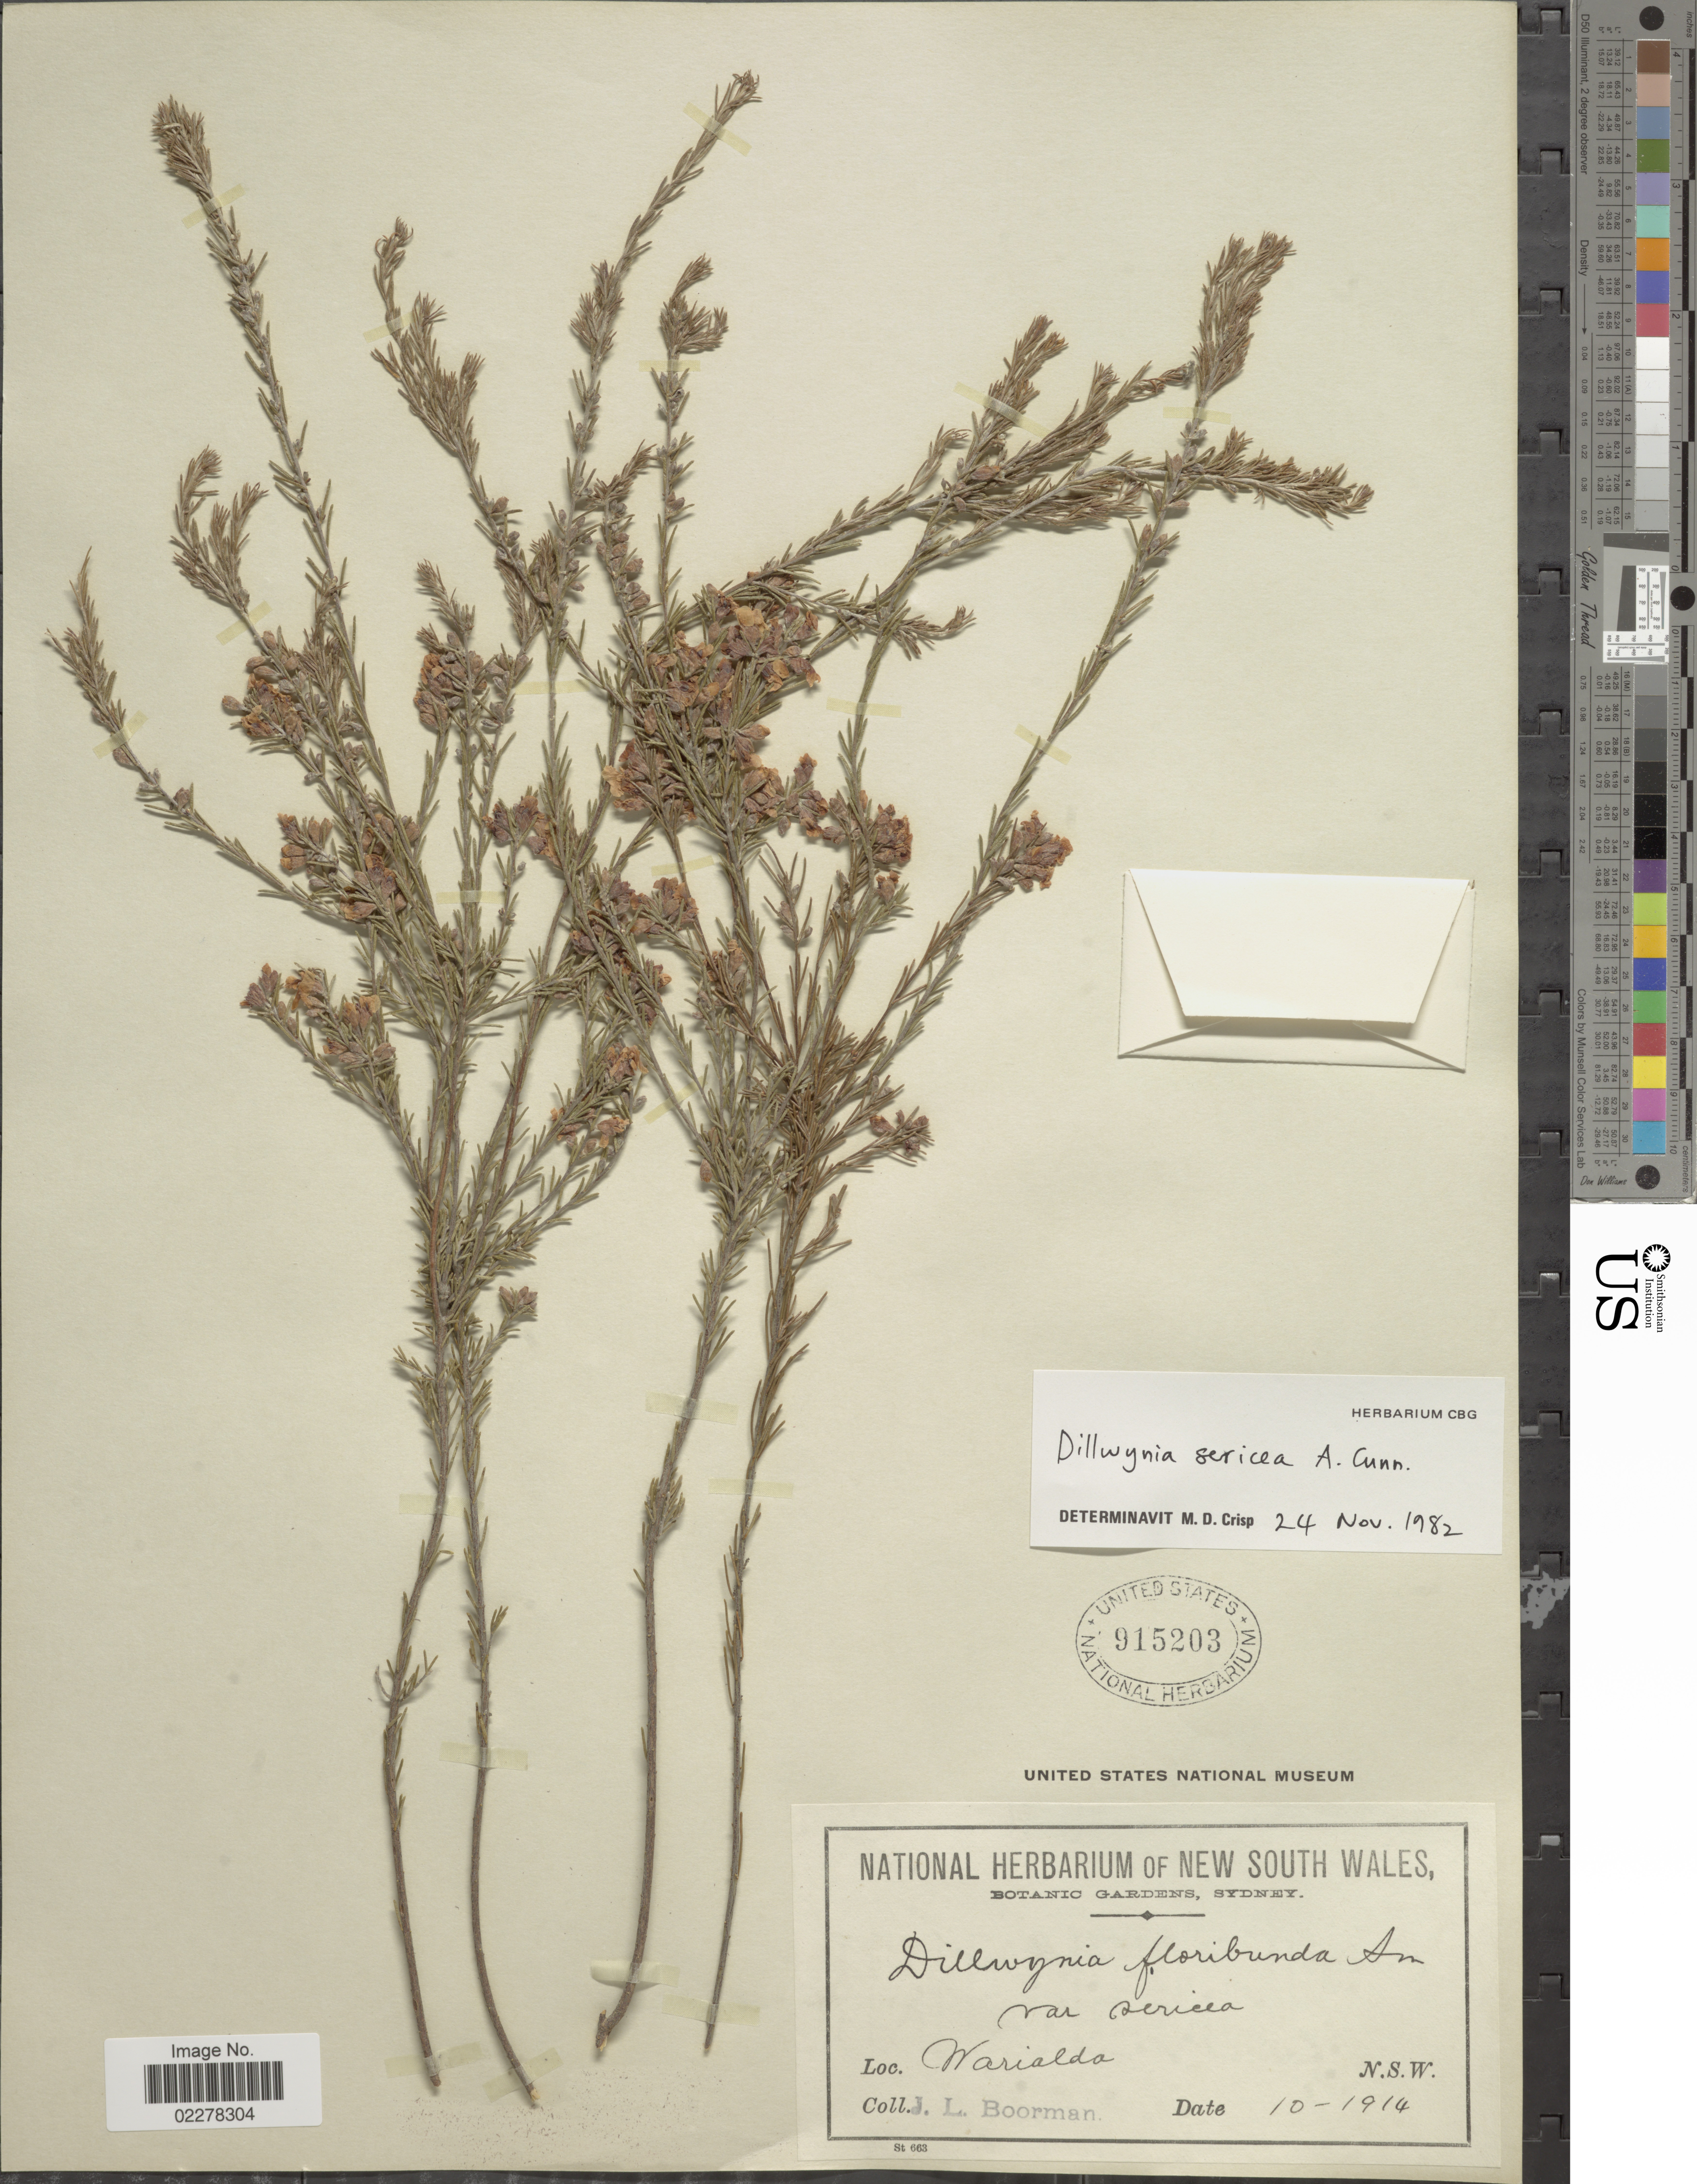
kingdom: Plantae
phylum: Tracheophyta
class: Magnoliopsida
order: Fabales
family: Fabaceae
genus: Dillwynia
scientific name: Dillwynia sericea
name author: A. Cunn.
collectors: J. Boorman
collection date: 1914-10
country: Australia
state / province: New South Wales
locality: Warialda. N.S.W.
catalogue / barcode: US 915203